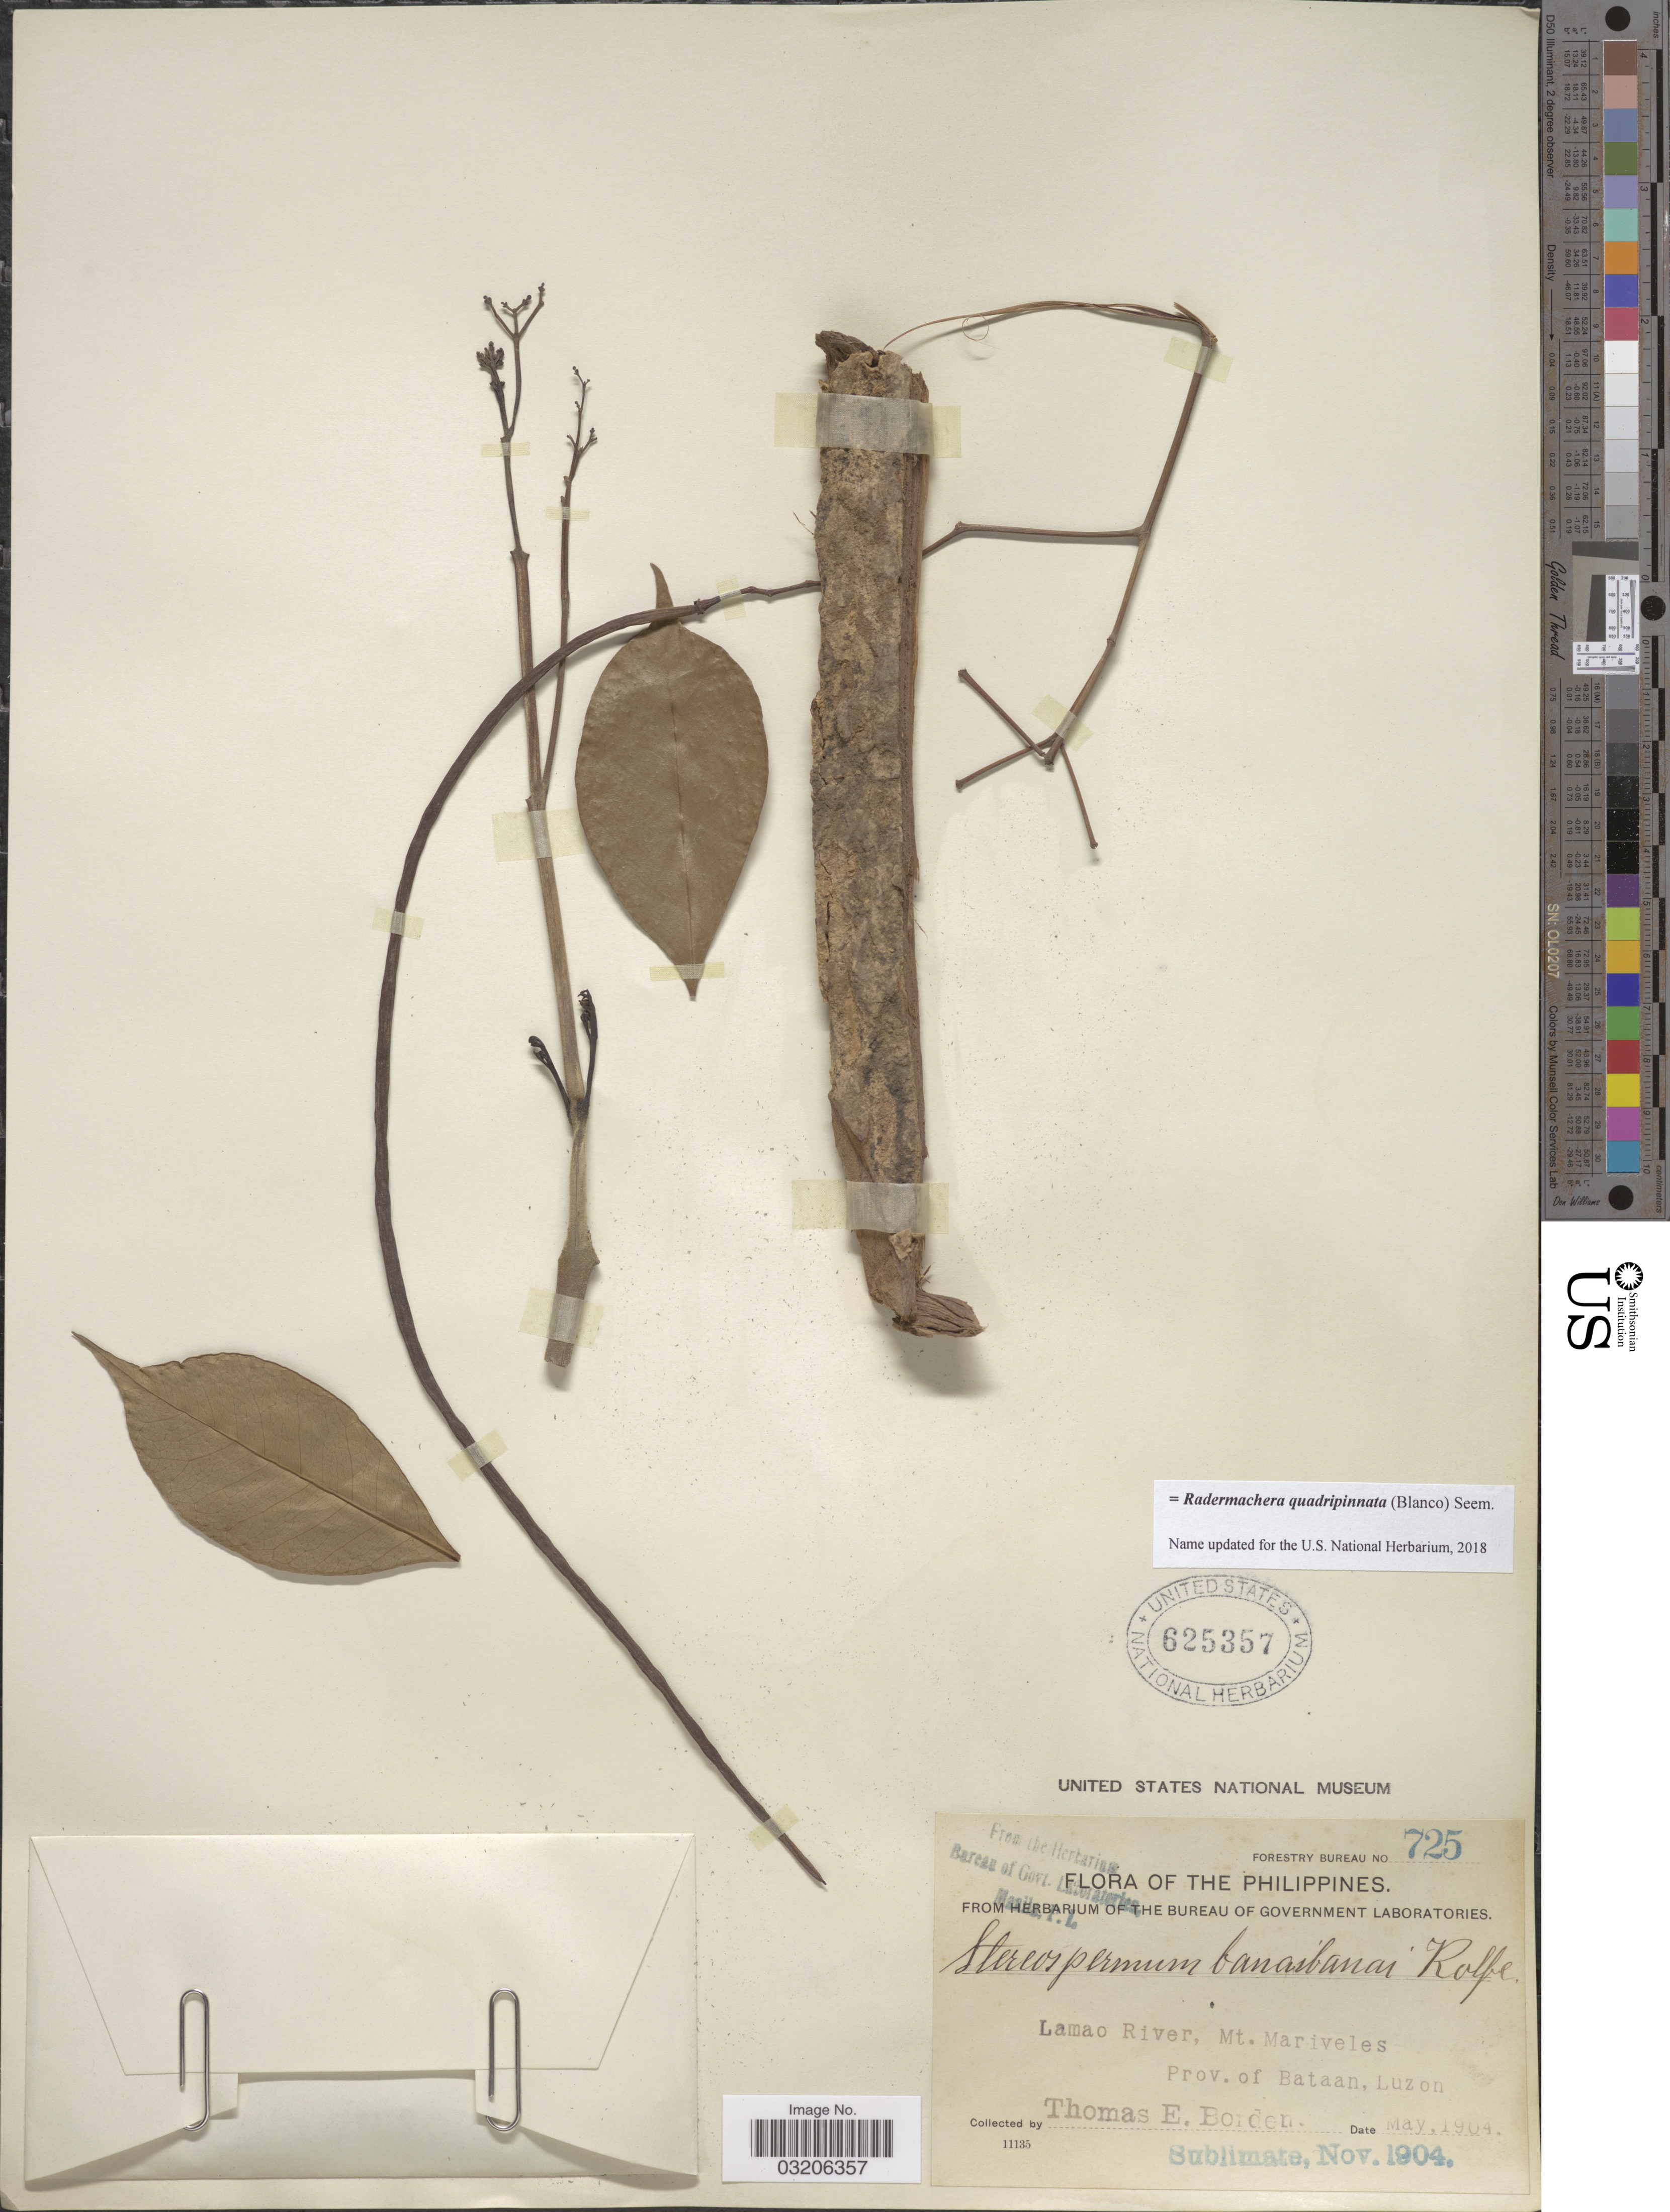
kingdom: Plantae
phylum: Tracheophyta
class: Magnoliopsida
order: Lamiales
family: Bignoniaceae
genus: Radermachera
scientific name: Radermachera quadripinnata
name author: (Blanco) Seem.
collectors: T. E. Borden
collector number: Forestry Bureau 725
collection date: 1904-05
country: Philippines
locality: Lamao River, Mt. Mariveles, Prov. of Bataan, Luzon.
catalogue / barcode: US 625357